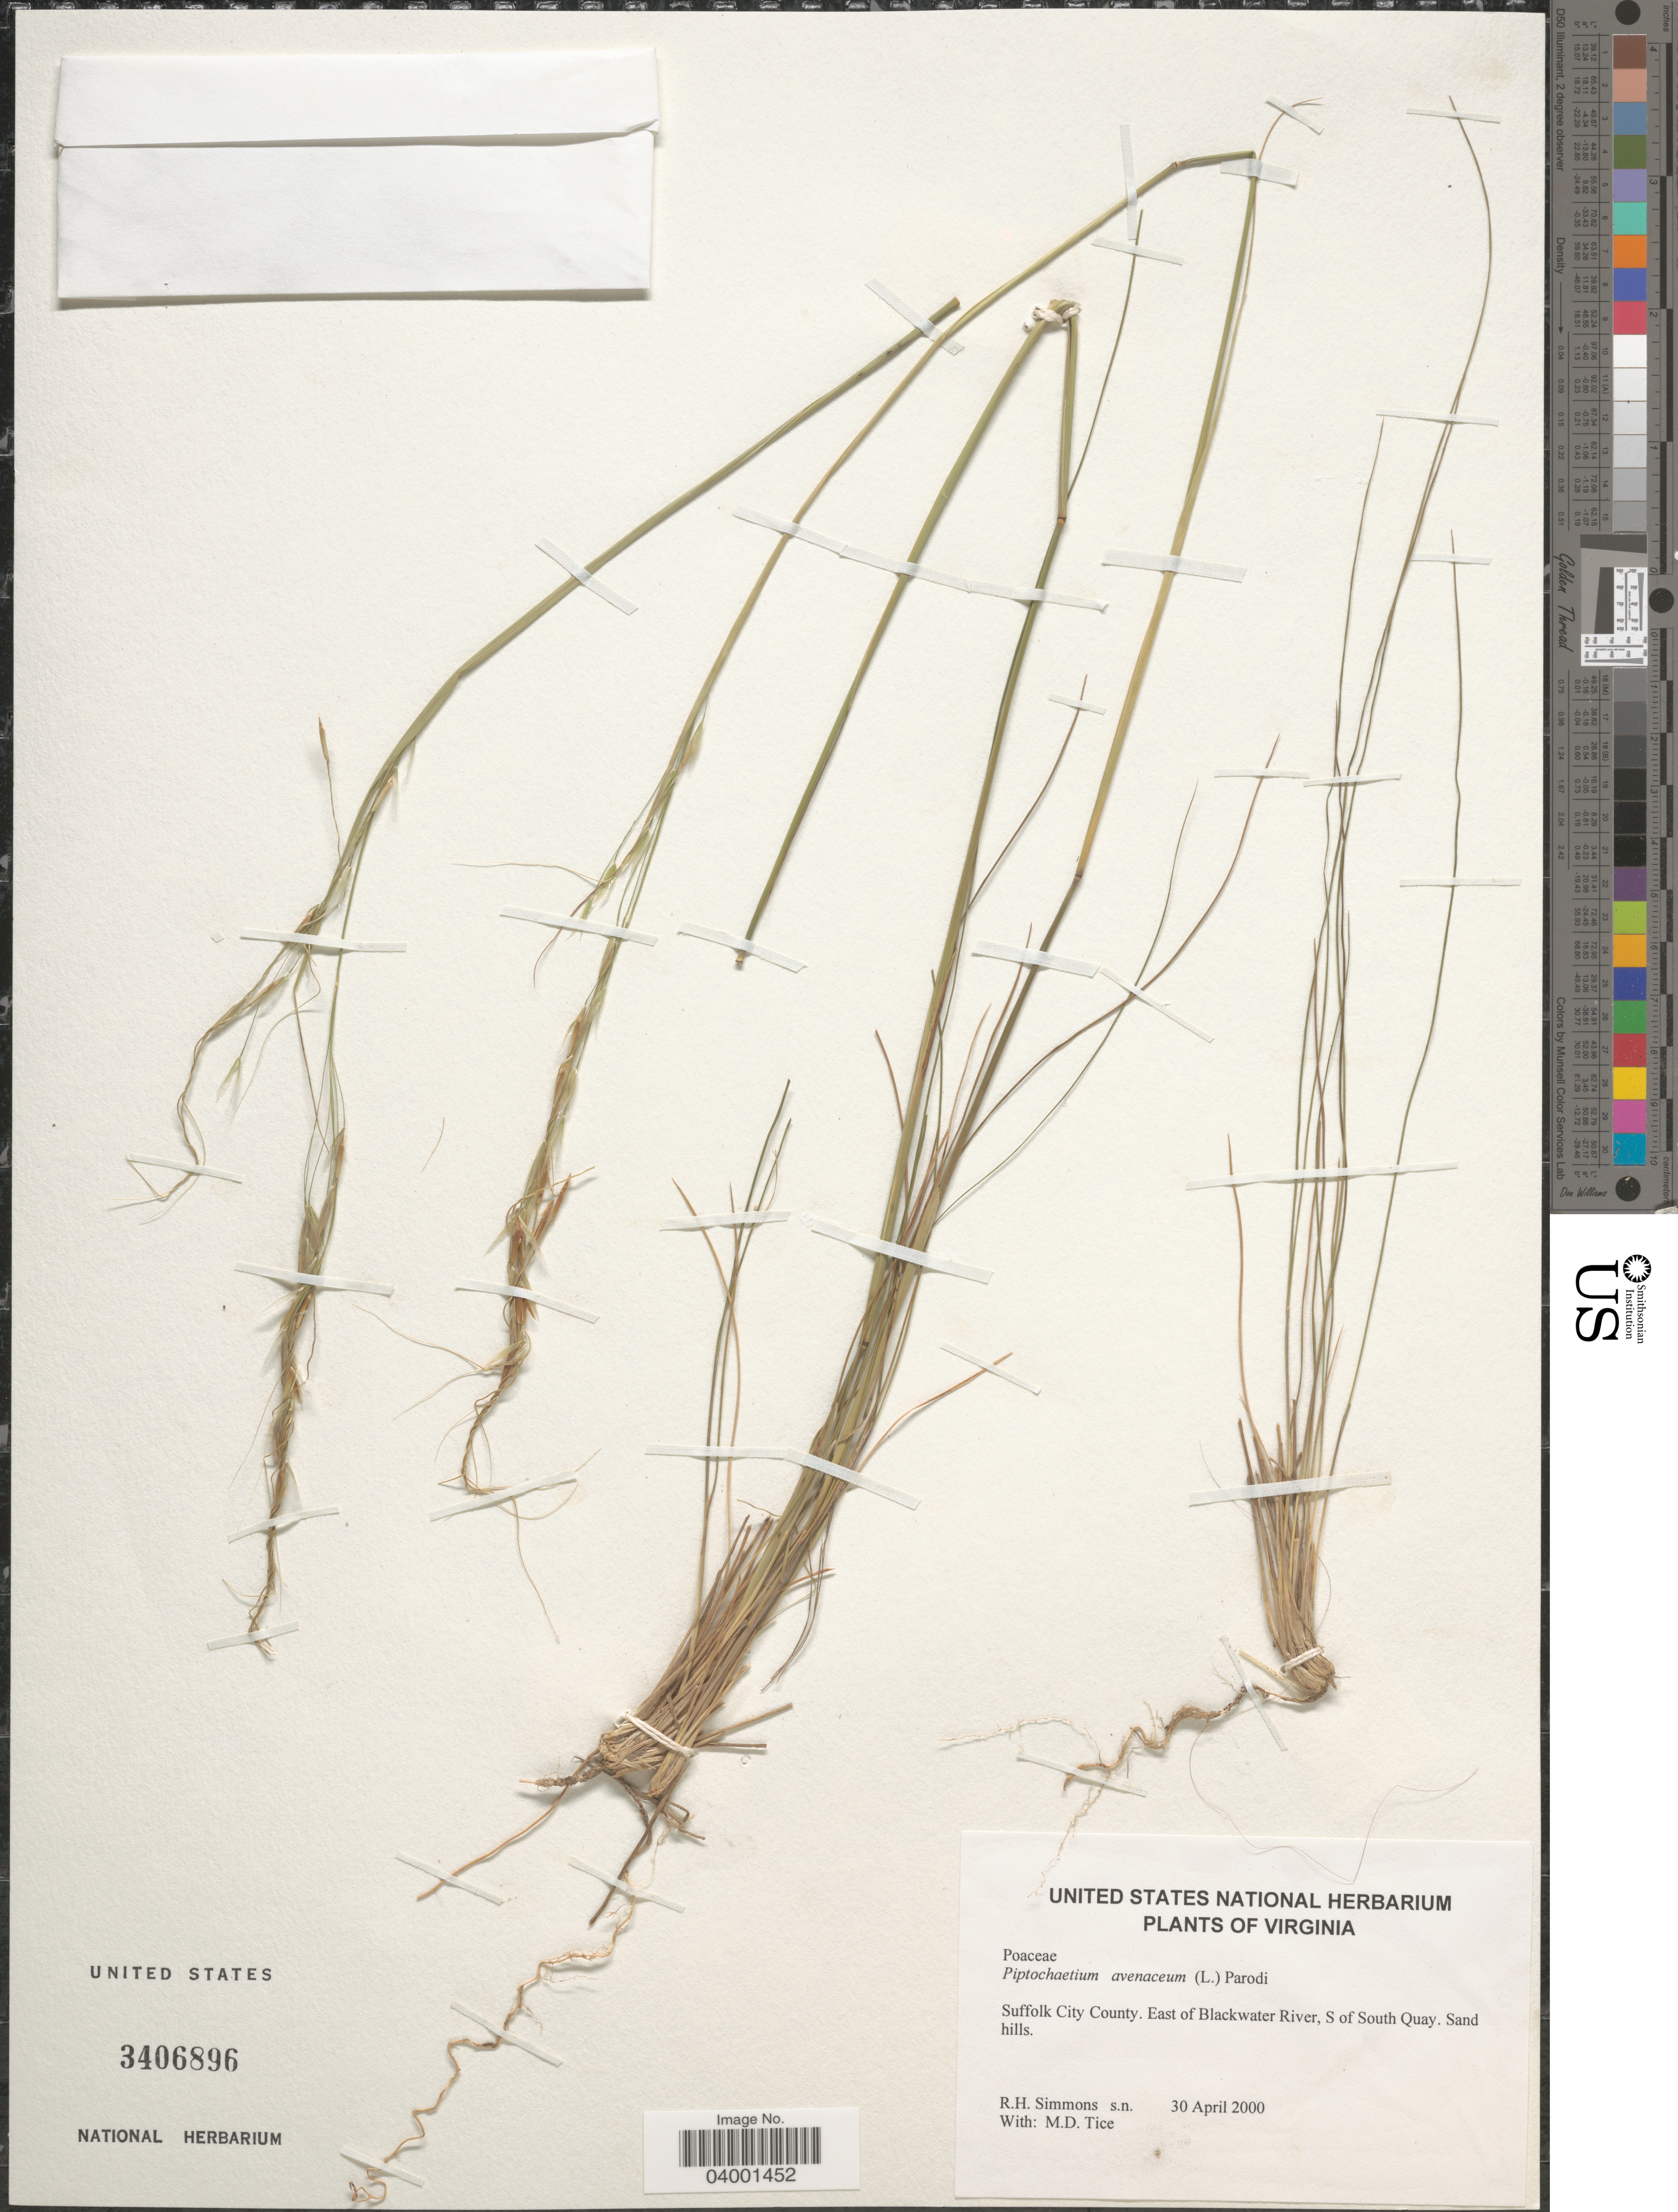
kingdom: Plantae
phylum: Tracheophyta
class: Liliopsida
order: Poales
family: Poaceae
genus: Piptochaetium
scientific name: Piptochaetium avenaceum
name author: (L.) Parodi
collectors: R. H. Simmons & M. Tice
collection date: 2000-04-30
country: United States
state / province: Virginia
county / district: City of Suffolk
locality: Suffolk City County. East of Blackwater River, S of South Quay.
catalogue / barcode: US 3406896